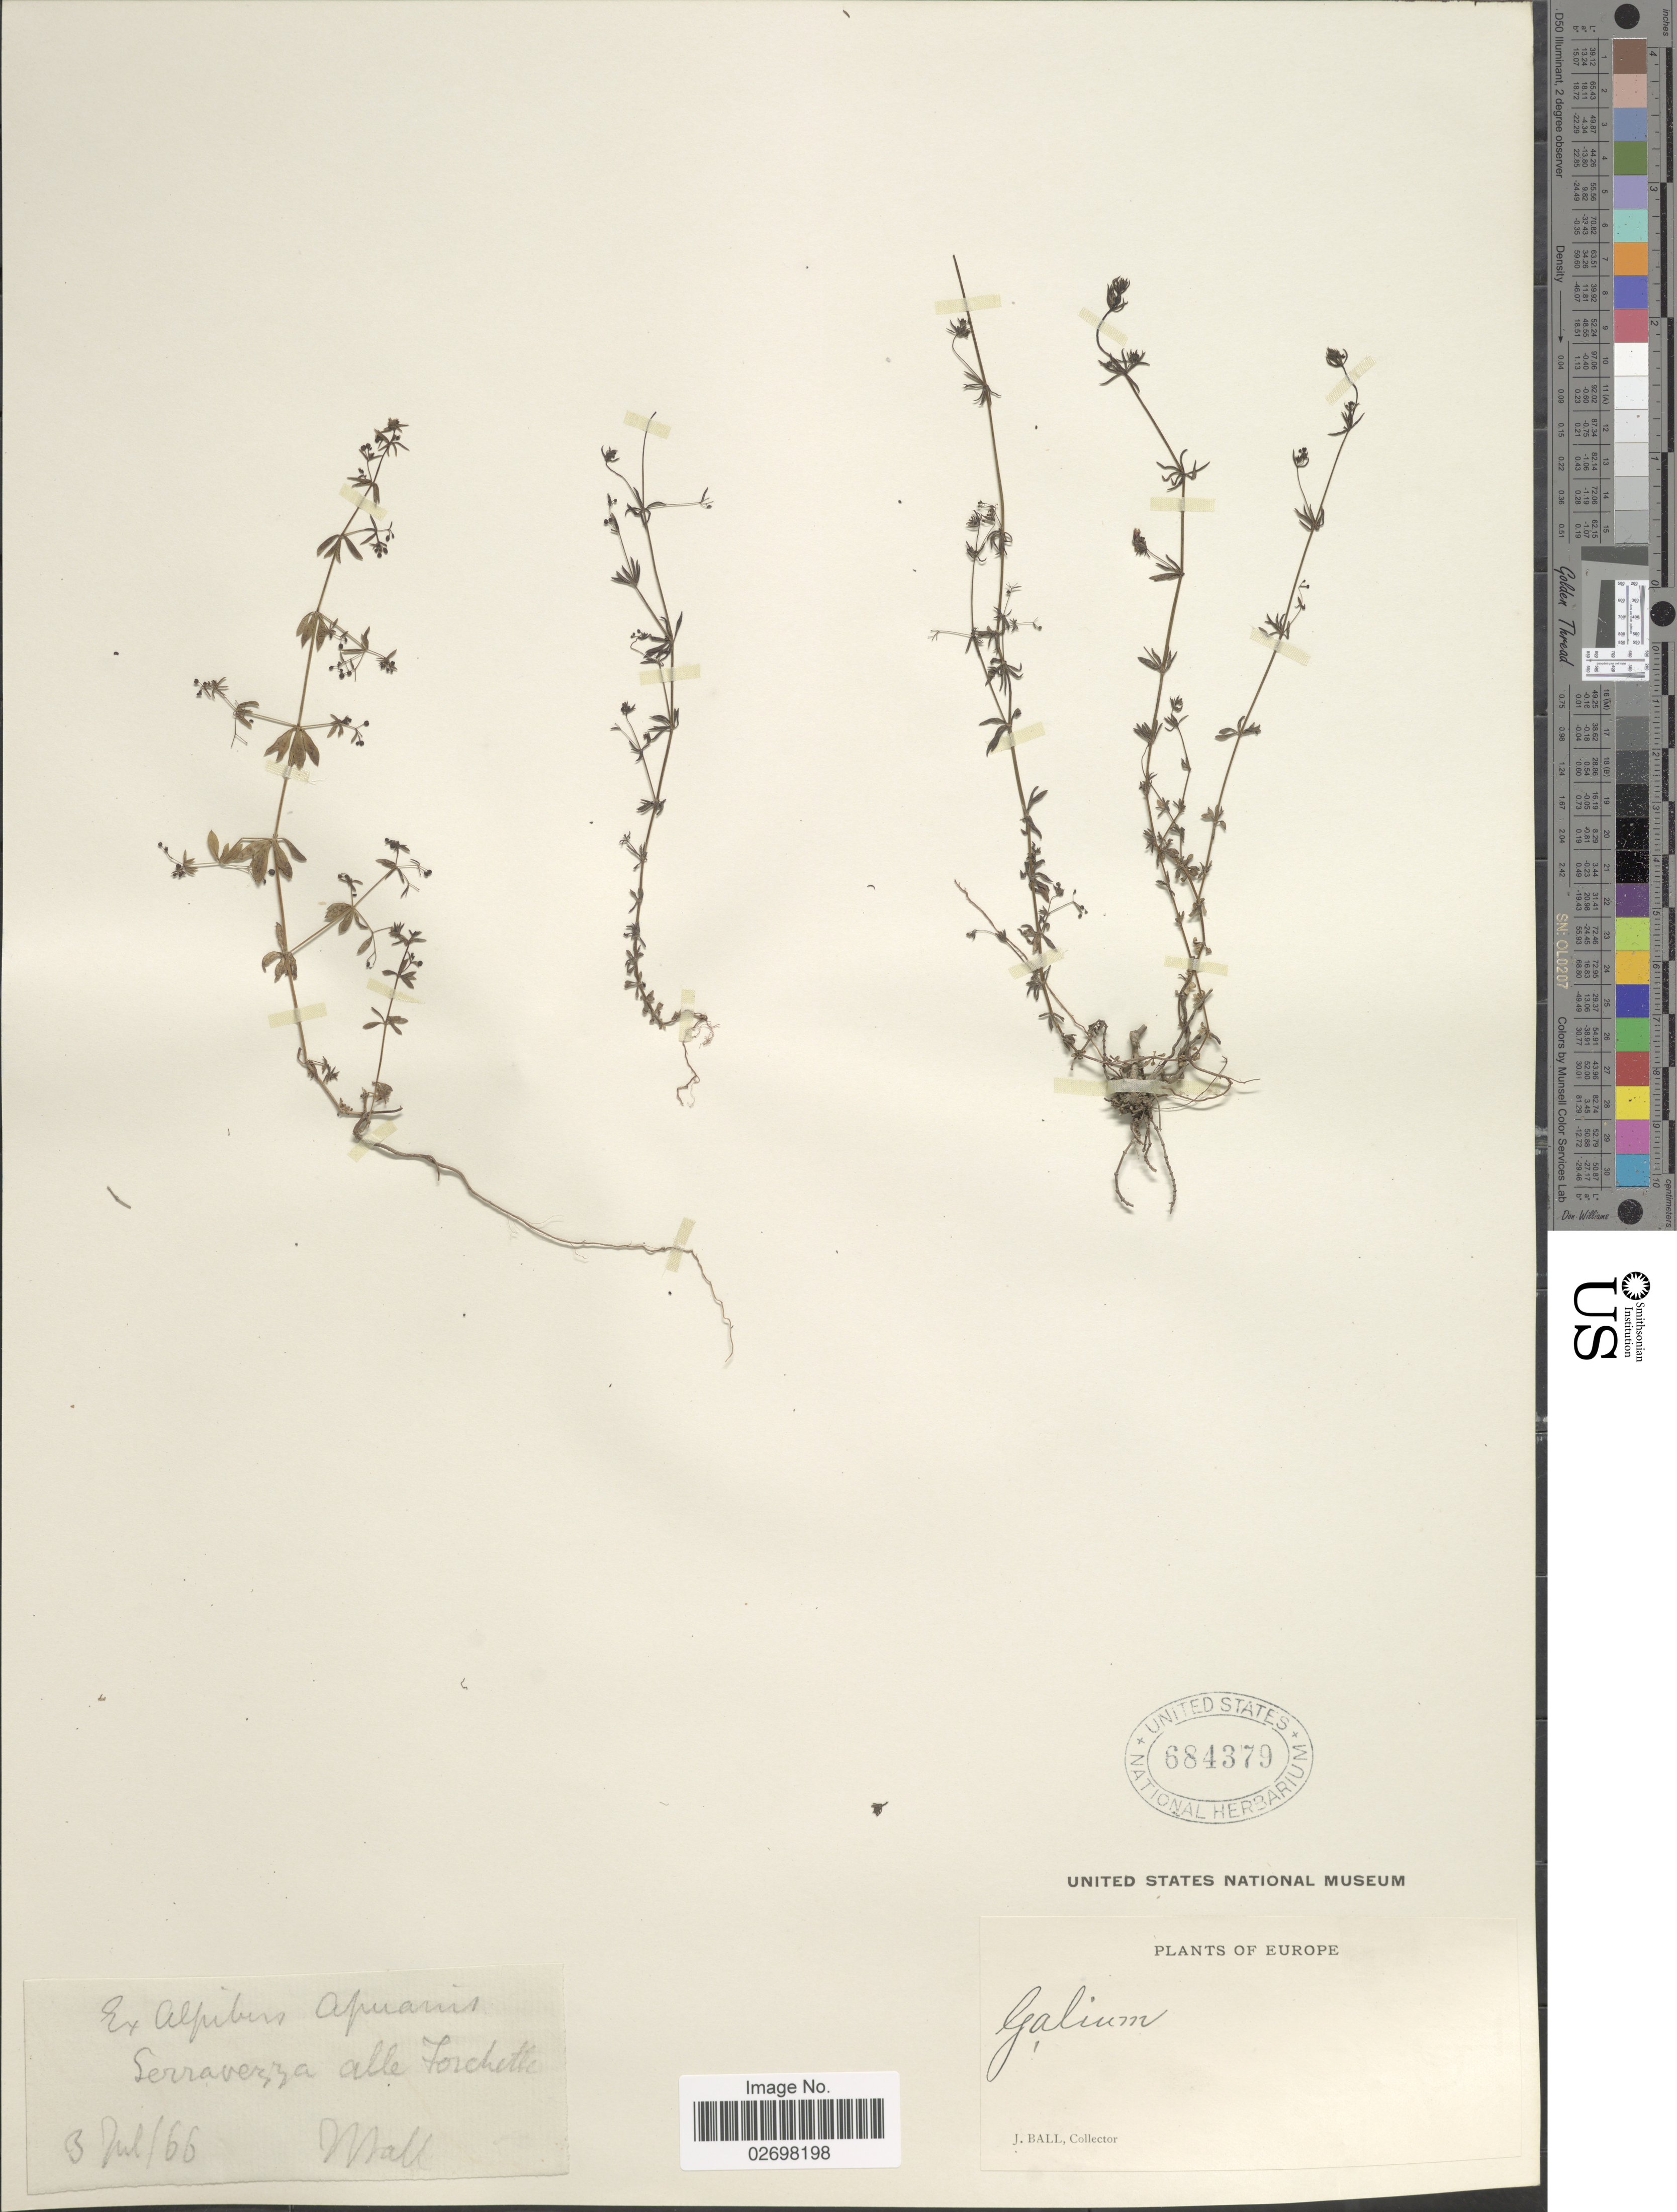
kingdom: Plantae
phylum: Tracheophyta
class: Magnoliopsida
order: Gentianales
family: Rubiaceae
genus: Galium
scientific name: Galium sp.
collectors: J. Ball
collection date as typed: Transcribed d/m/y: 3/7/66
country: Italy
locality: Europe, Alpibus Apuanis, Serravezza [Seravezza] alle Forchette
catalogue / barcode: US 684379